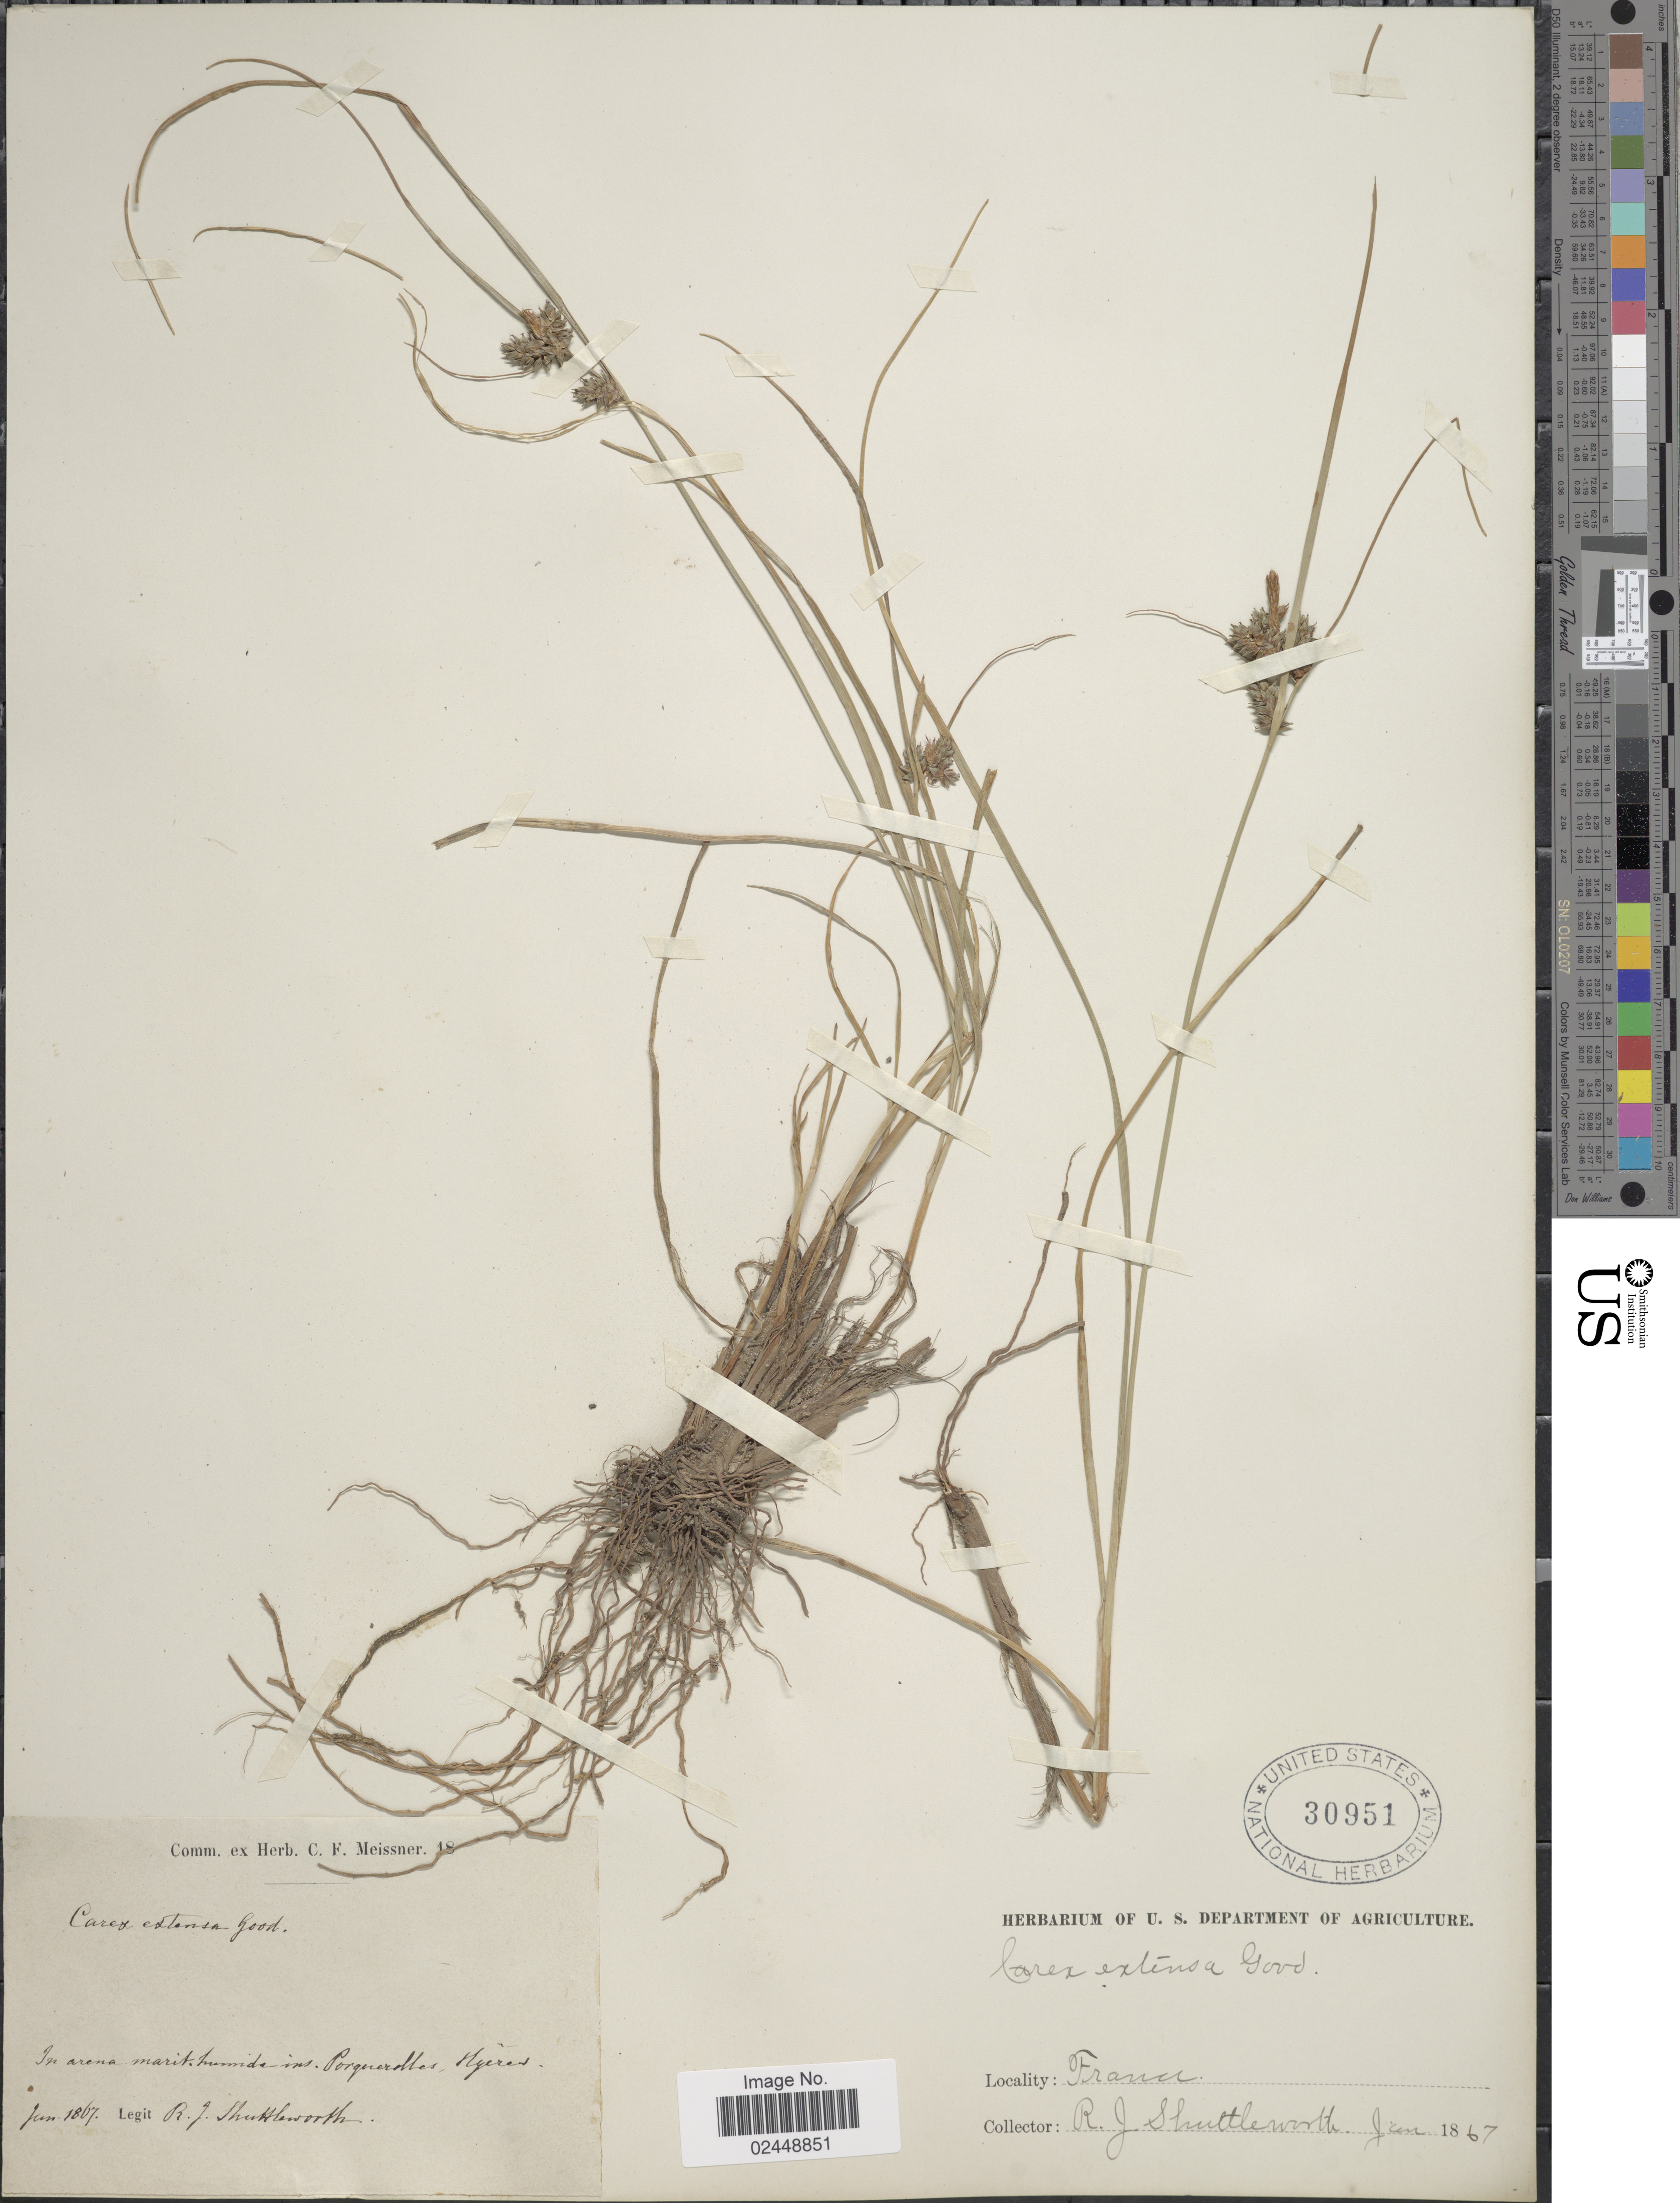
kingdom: Plantae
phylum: Tracheophyta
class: Liliopsida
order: Poales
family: Cyperaceae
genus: Carex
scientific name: Carex extensa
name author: Gooden.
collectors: R. Shuttleworth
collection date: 1867-06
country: France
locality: In arena marit humide ins. Porqueralles, Hyerer [interpreted]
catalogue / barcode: US 30951